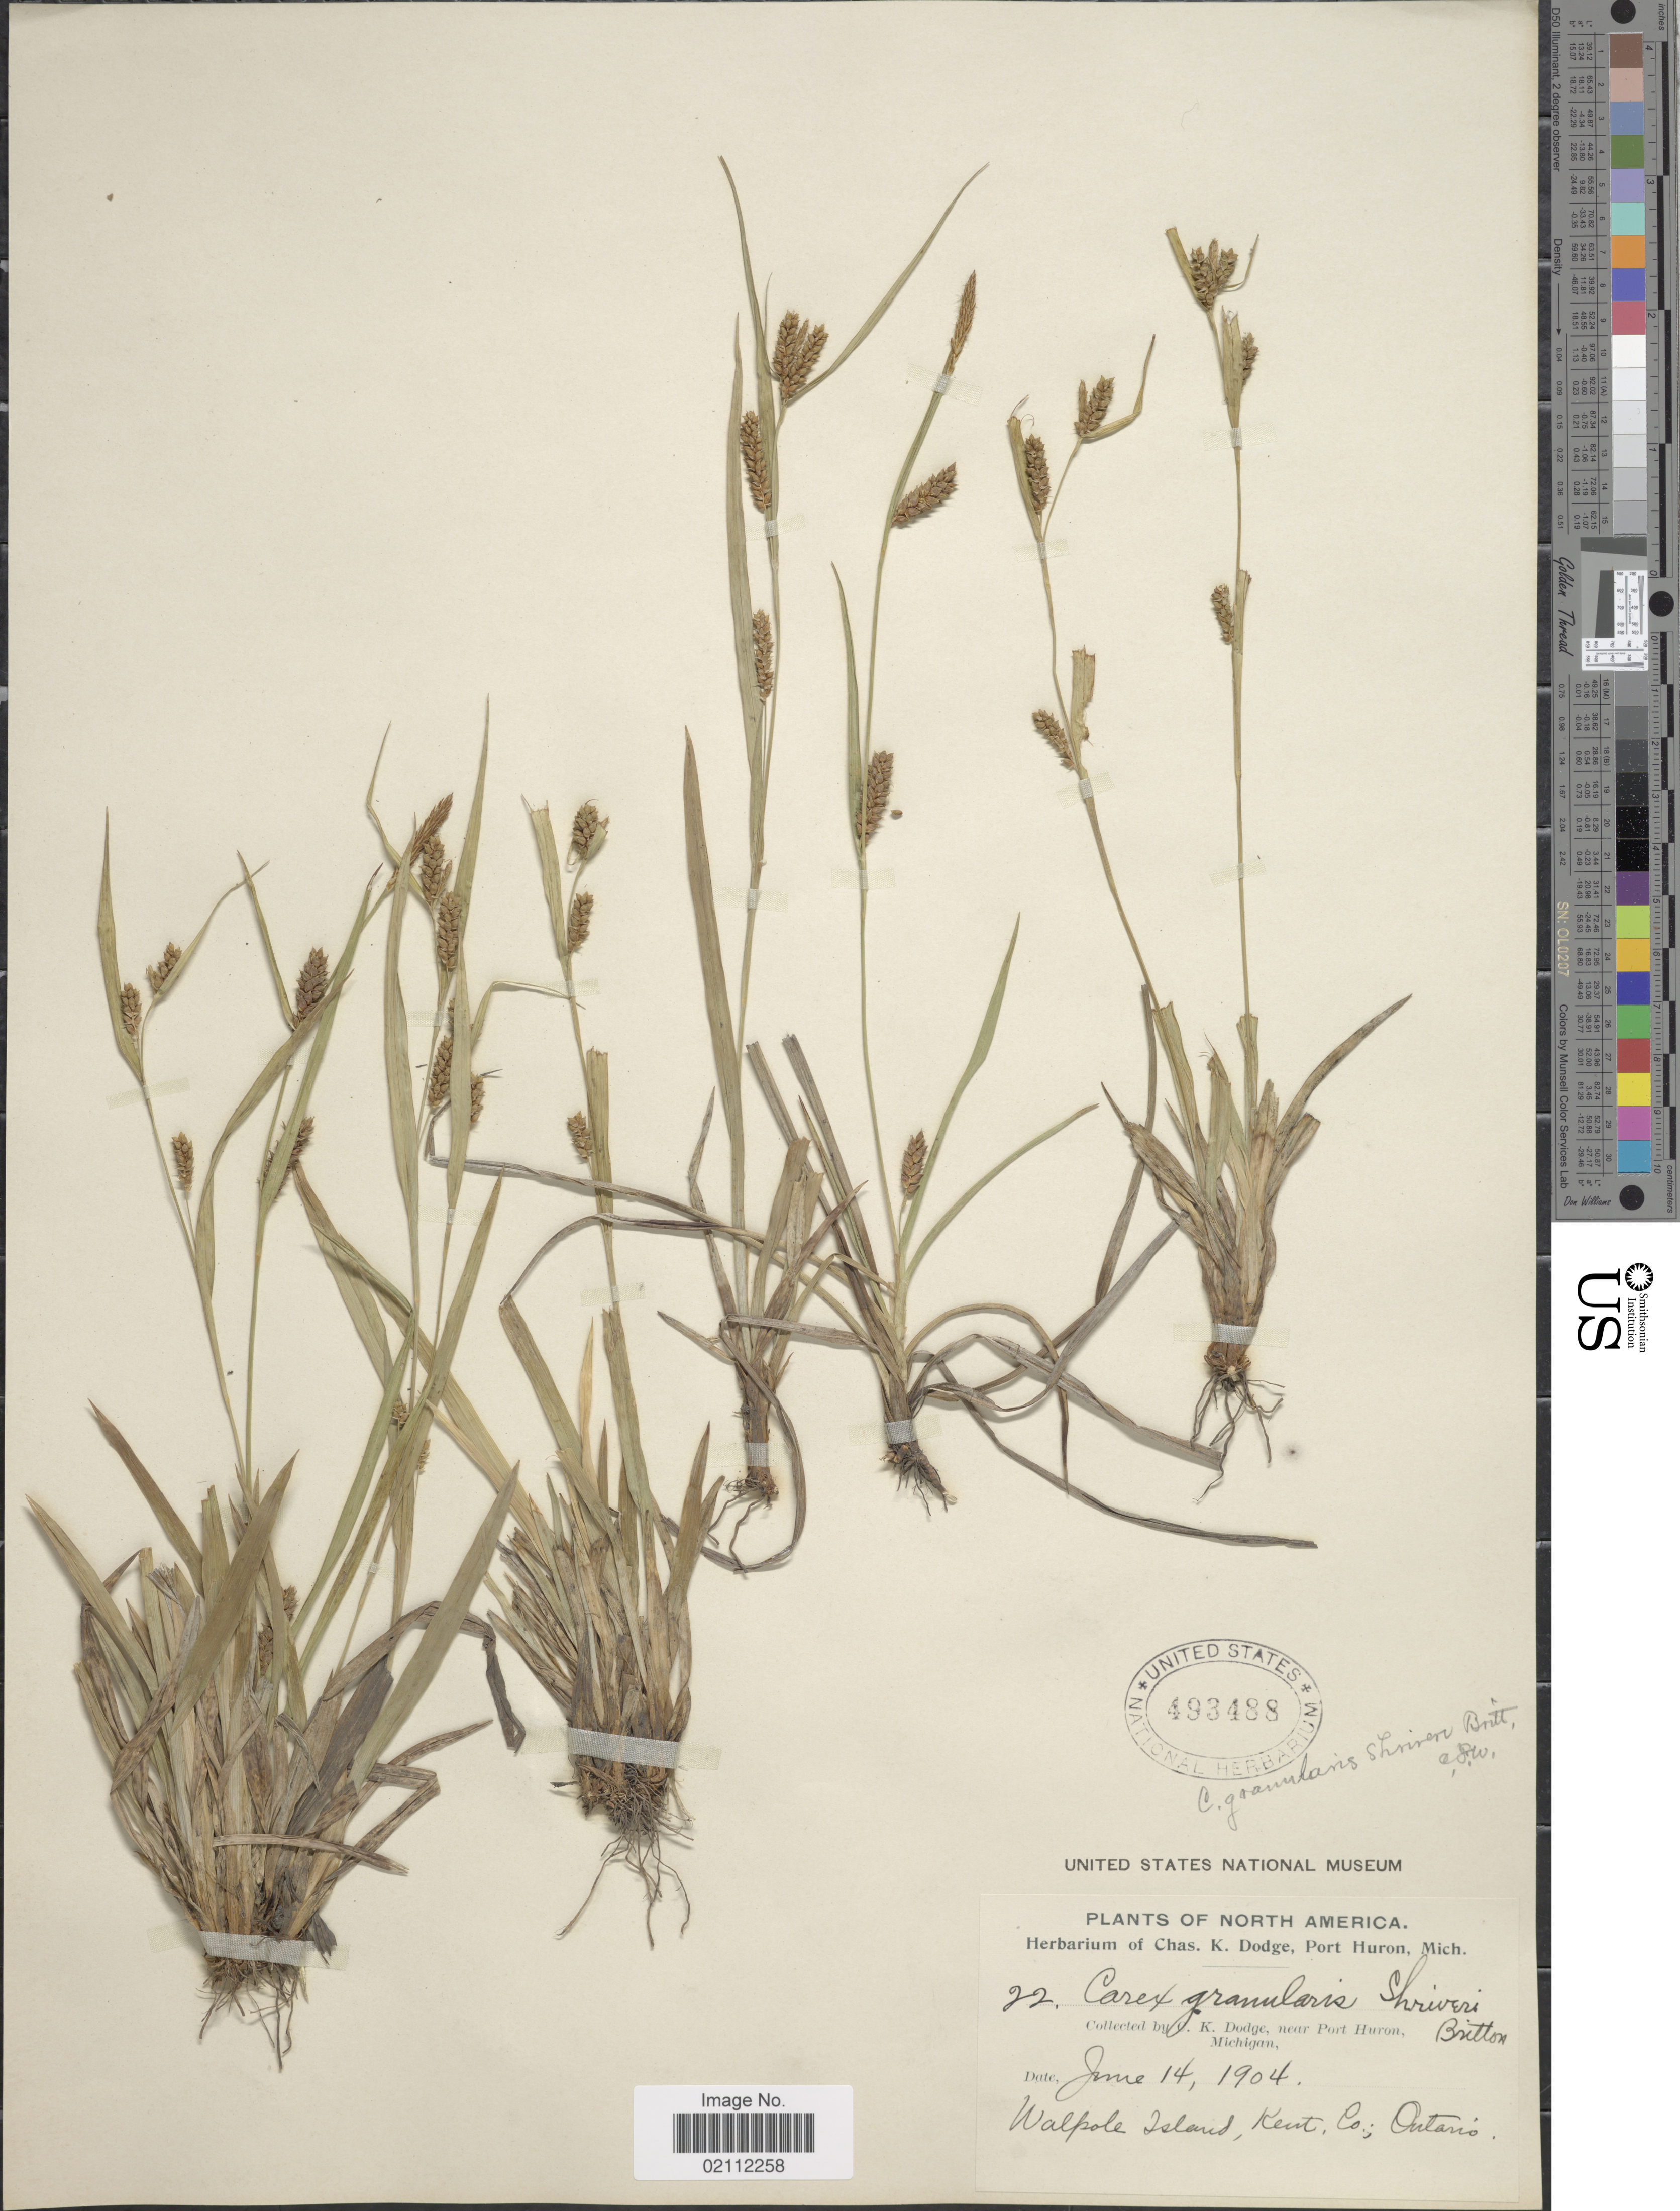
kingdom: Plantae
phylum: Tracheophyta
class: Liliopsida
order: Poales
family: Cyperaceae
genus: Carex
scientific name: Carex granularis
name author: Muhl. ex Willd.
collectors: C. K. Dodge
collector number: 22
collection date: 1904-06-14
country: Canada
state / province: Ontario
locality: Walpole Island, Kent Co.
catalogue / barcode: US 493488